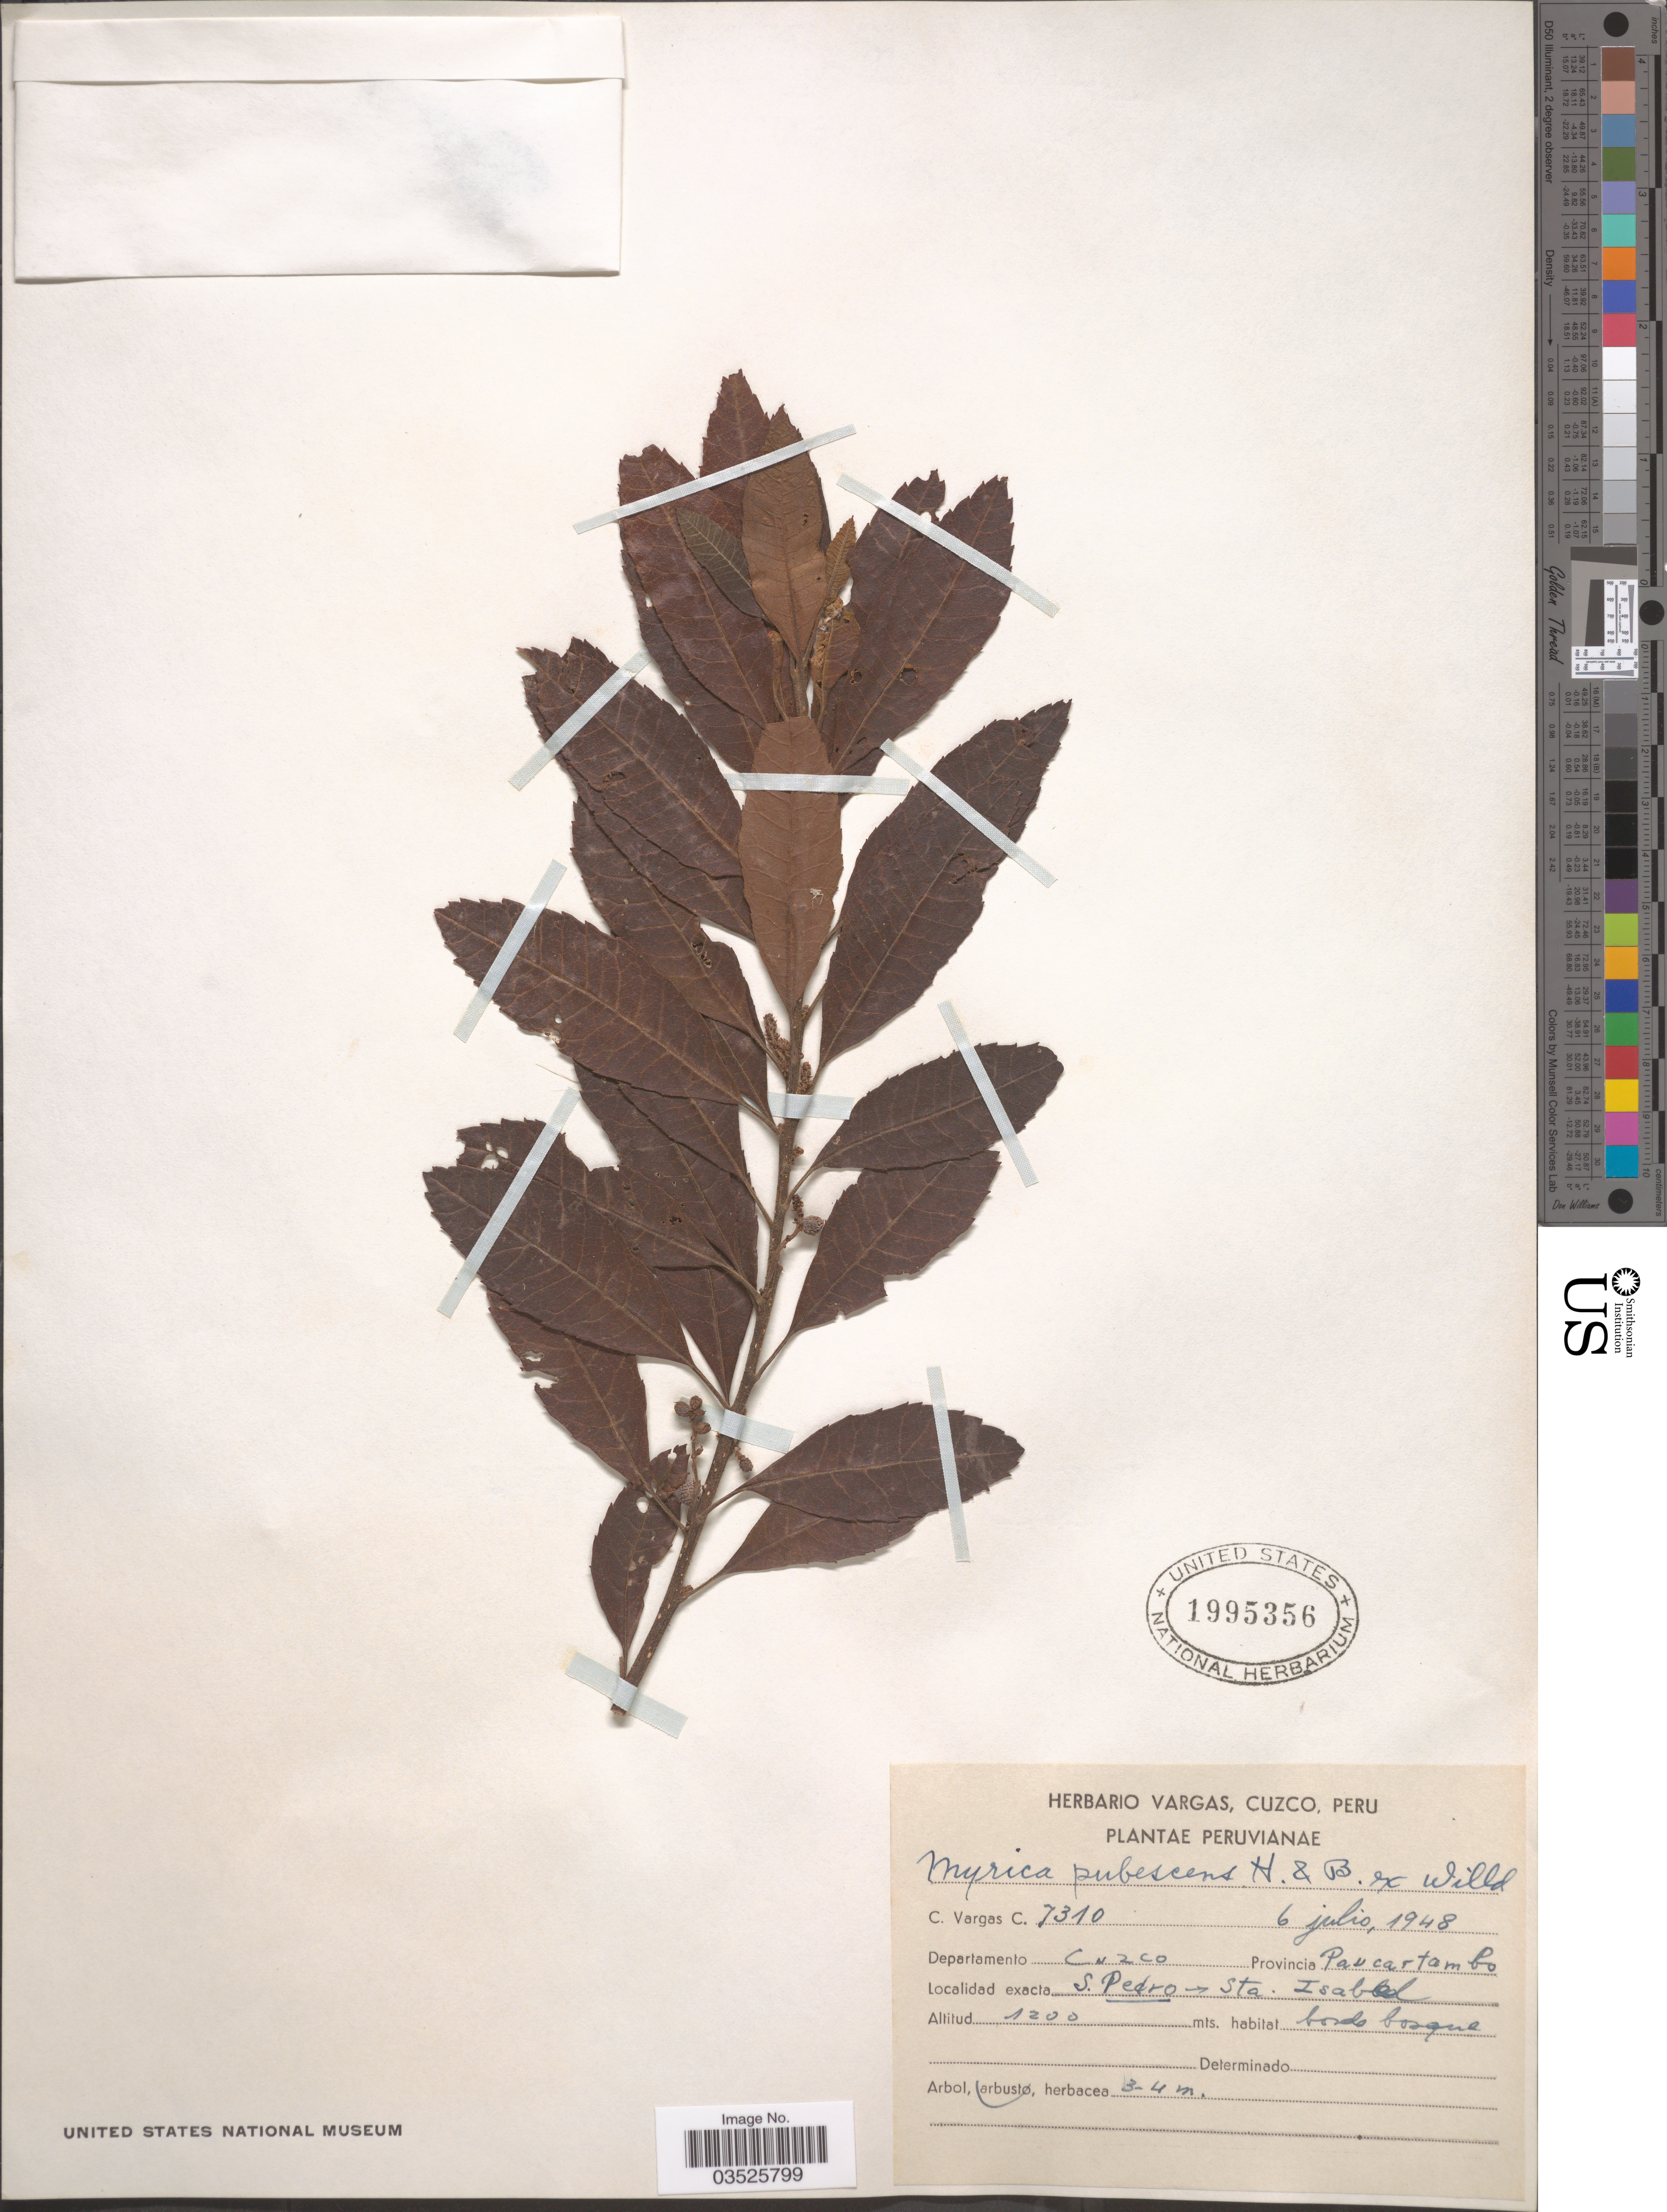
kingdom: Plantae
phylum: Tracheophyta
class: Magnoliopsida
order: Fagales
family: Myricaceae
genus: Morella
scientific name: Morella pubescens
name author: (Humb. & Bonpl. ex Willd.) Wilbur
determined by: Strong, M. T., (US), Smithsonian Institution - National Museum of Natural History (UNITED STATES)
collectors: C. Vargas Calderón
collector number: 7310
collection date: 1948-07-06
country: Peru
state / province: Cusco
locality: Departamento Cuzco, Provincia Paucartambo. S. Pedro -> Sta. Isabel.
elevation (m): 1200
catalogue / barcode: US 1995356